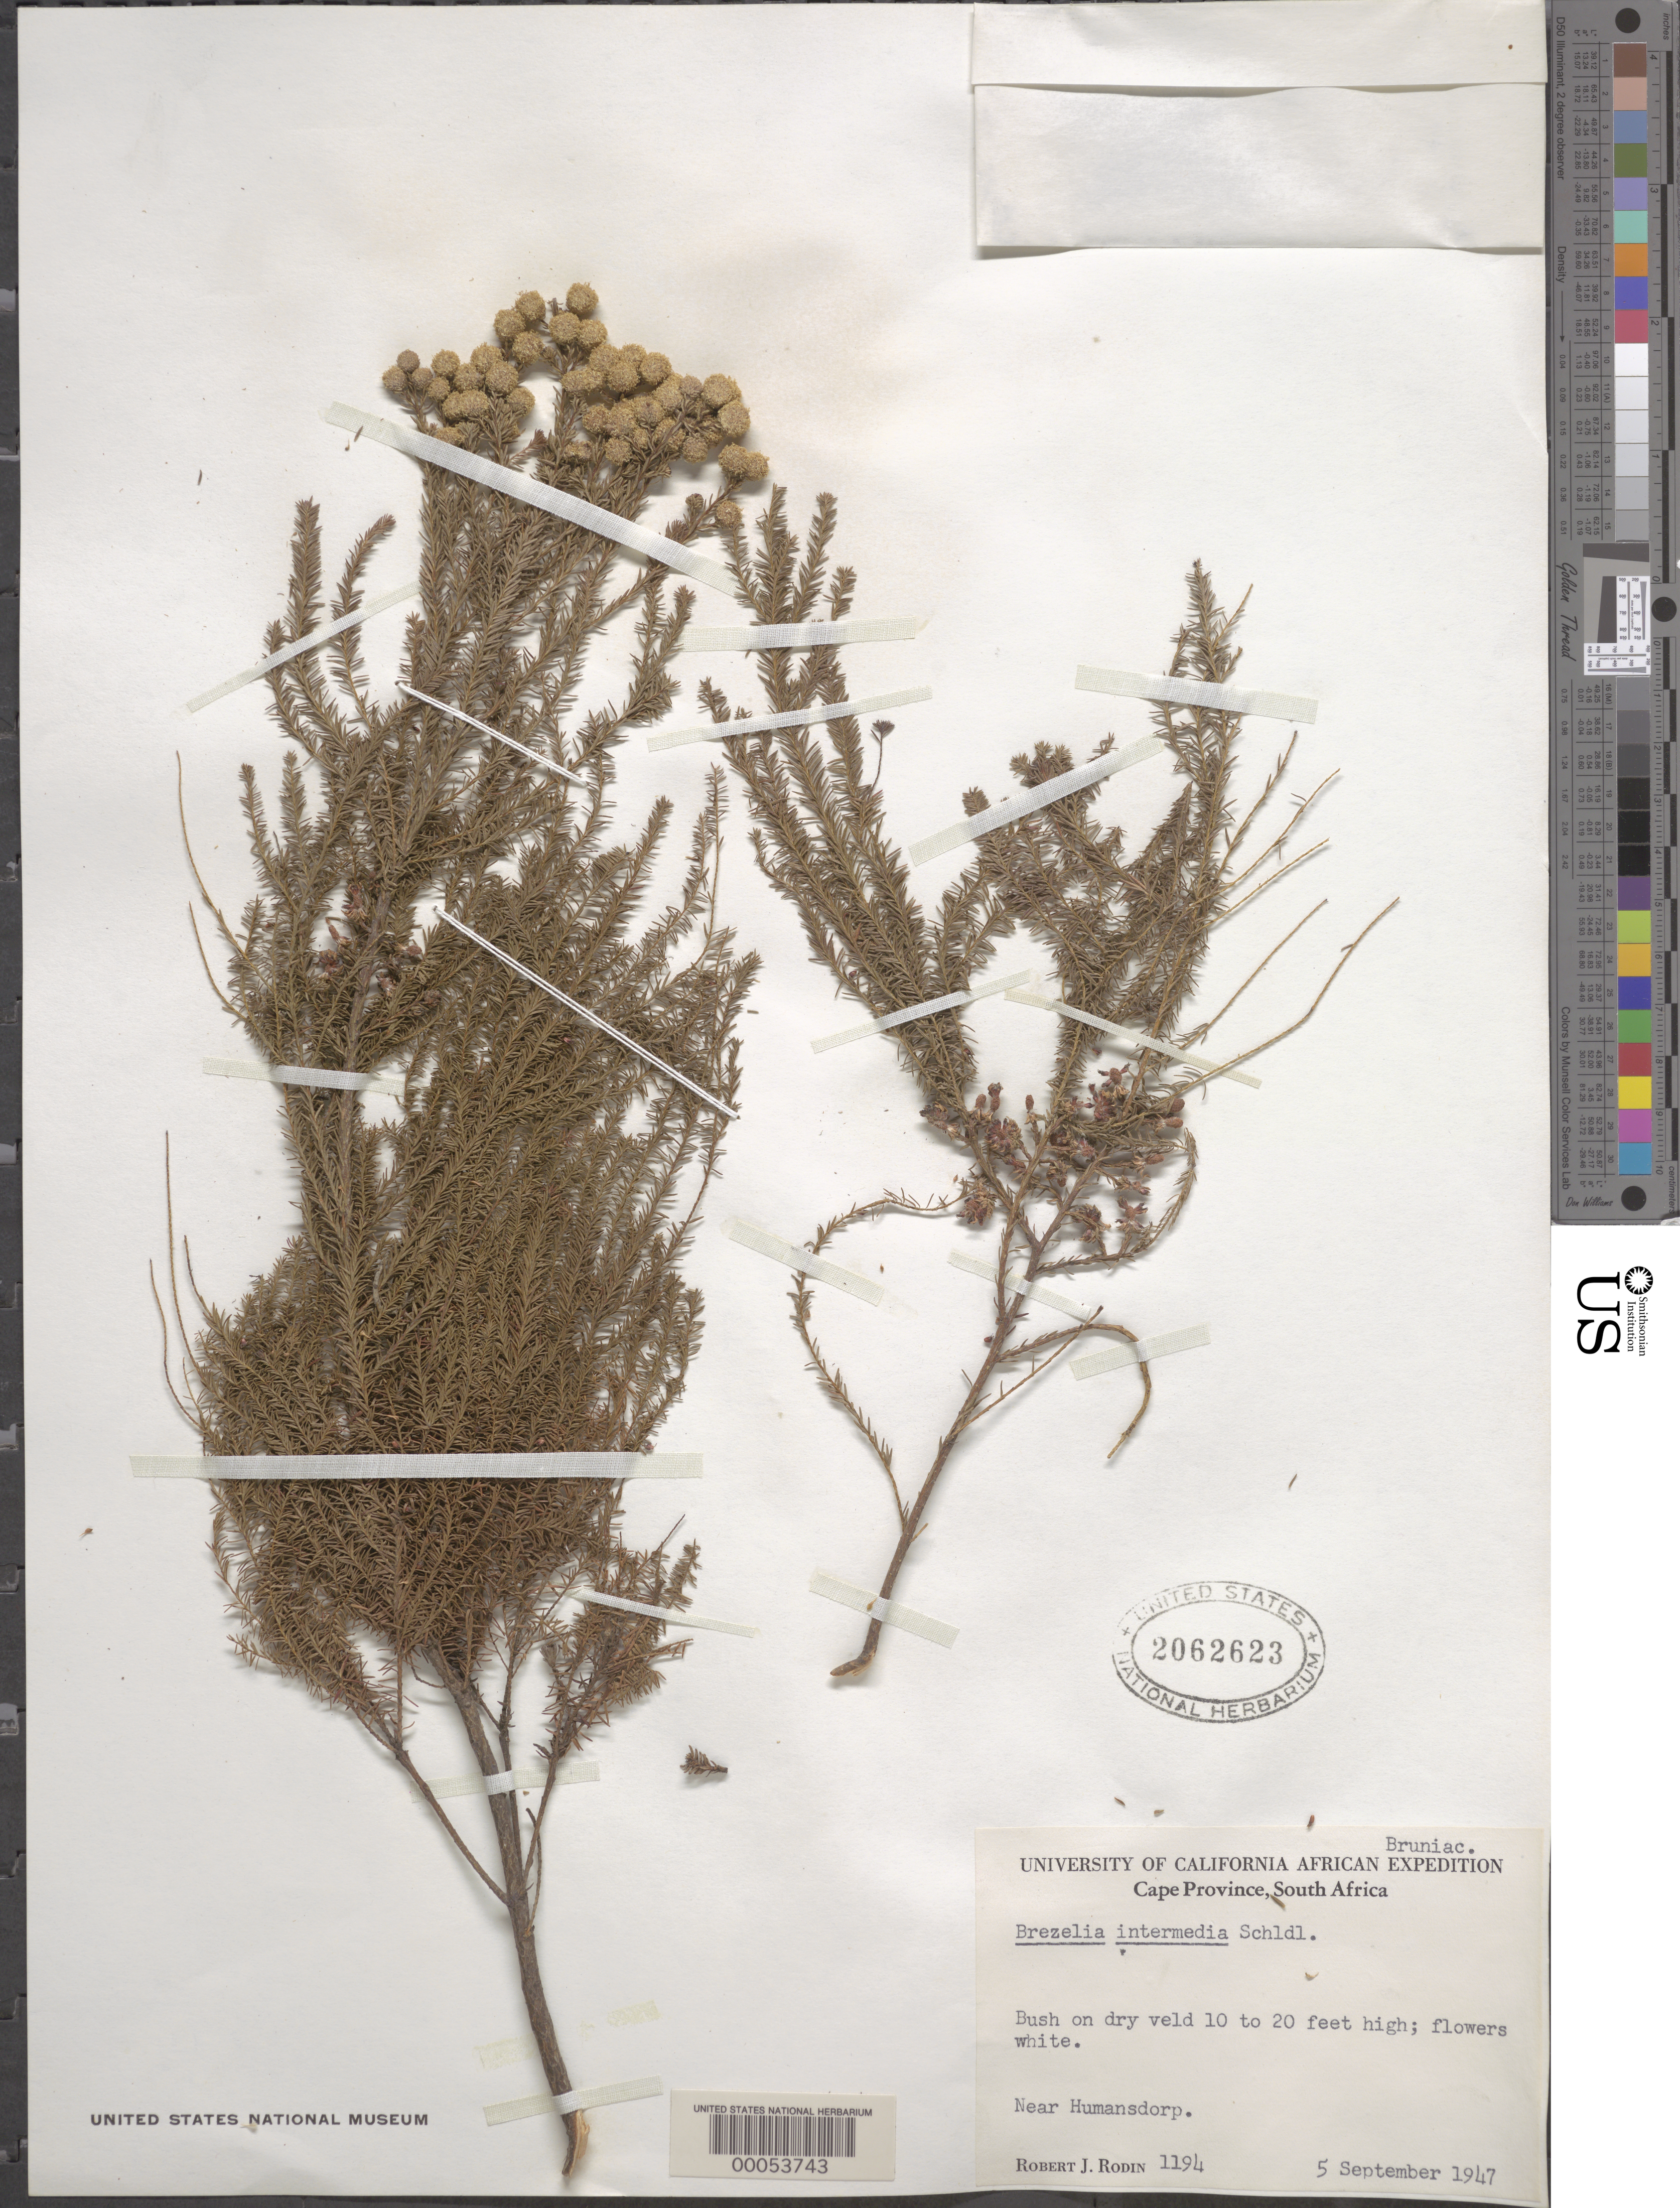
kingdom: Plantae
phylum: Tracheophyta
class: Magnoliopsida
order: Bruniales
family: Bruniaceae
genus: Berzelia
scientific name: Berzelia intermedia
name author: Schltdl.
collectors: R. J. Rodin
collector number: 1194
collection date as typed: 05 Sep 1947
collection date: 1947-09-05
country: South Africa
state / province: Eastern Cape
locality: Humansdorp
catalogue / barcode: US 2062623